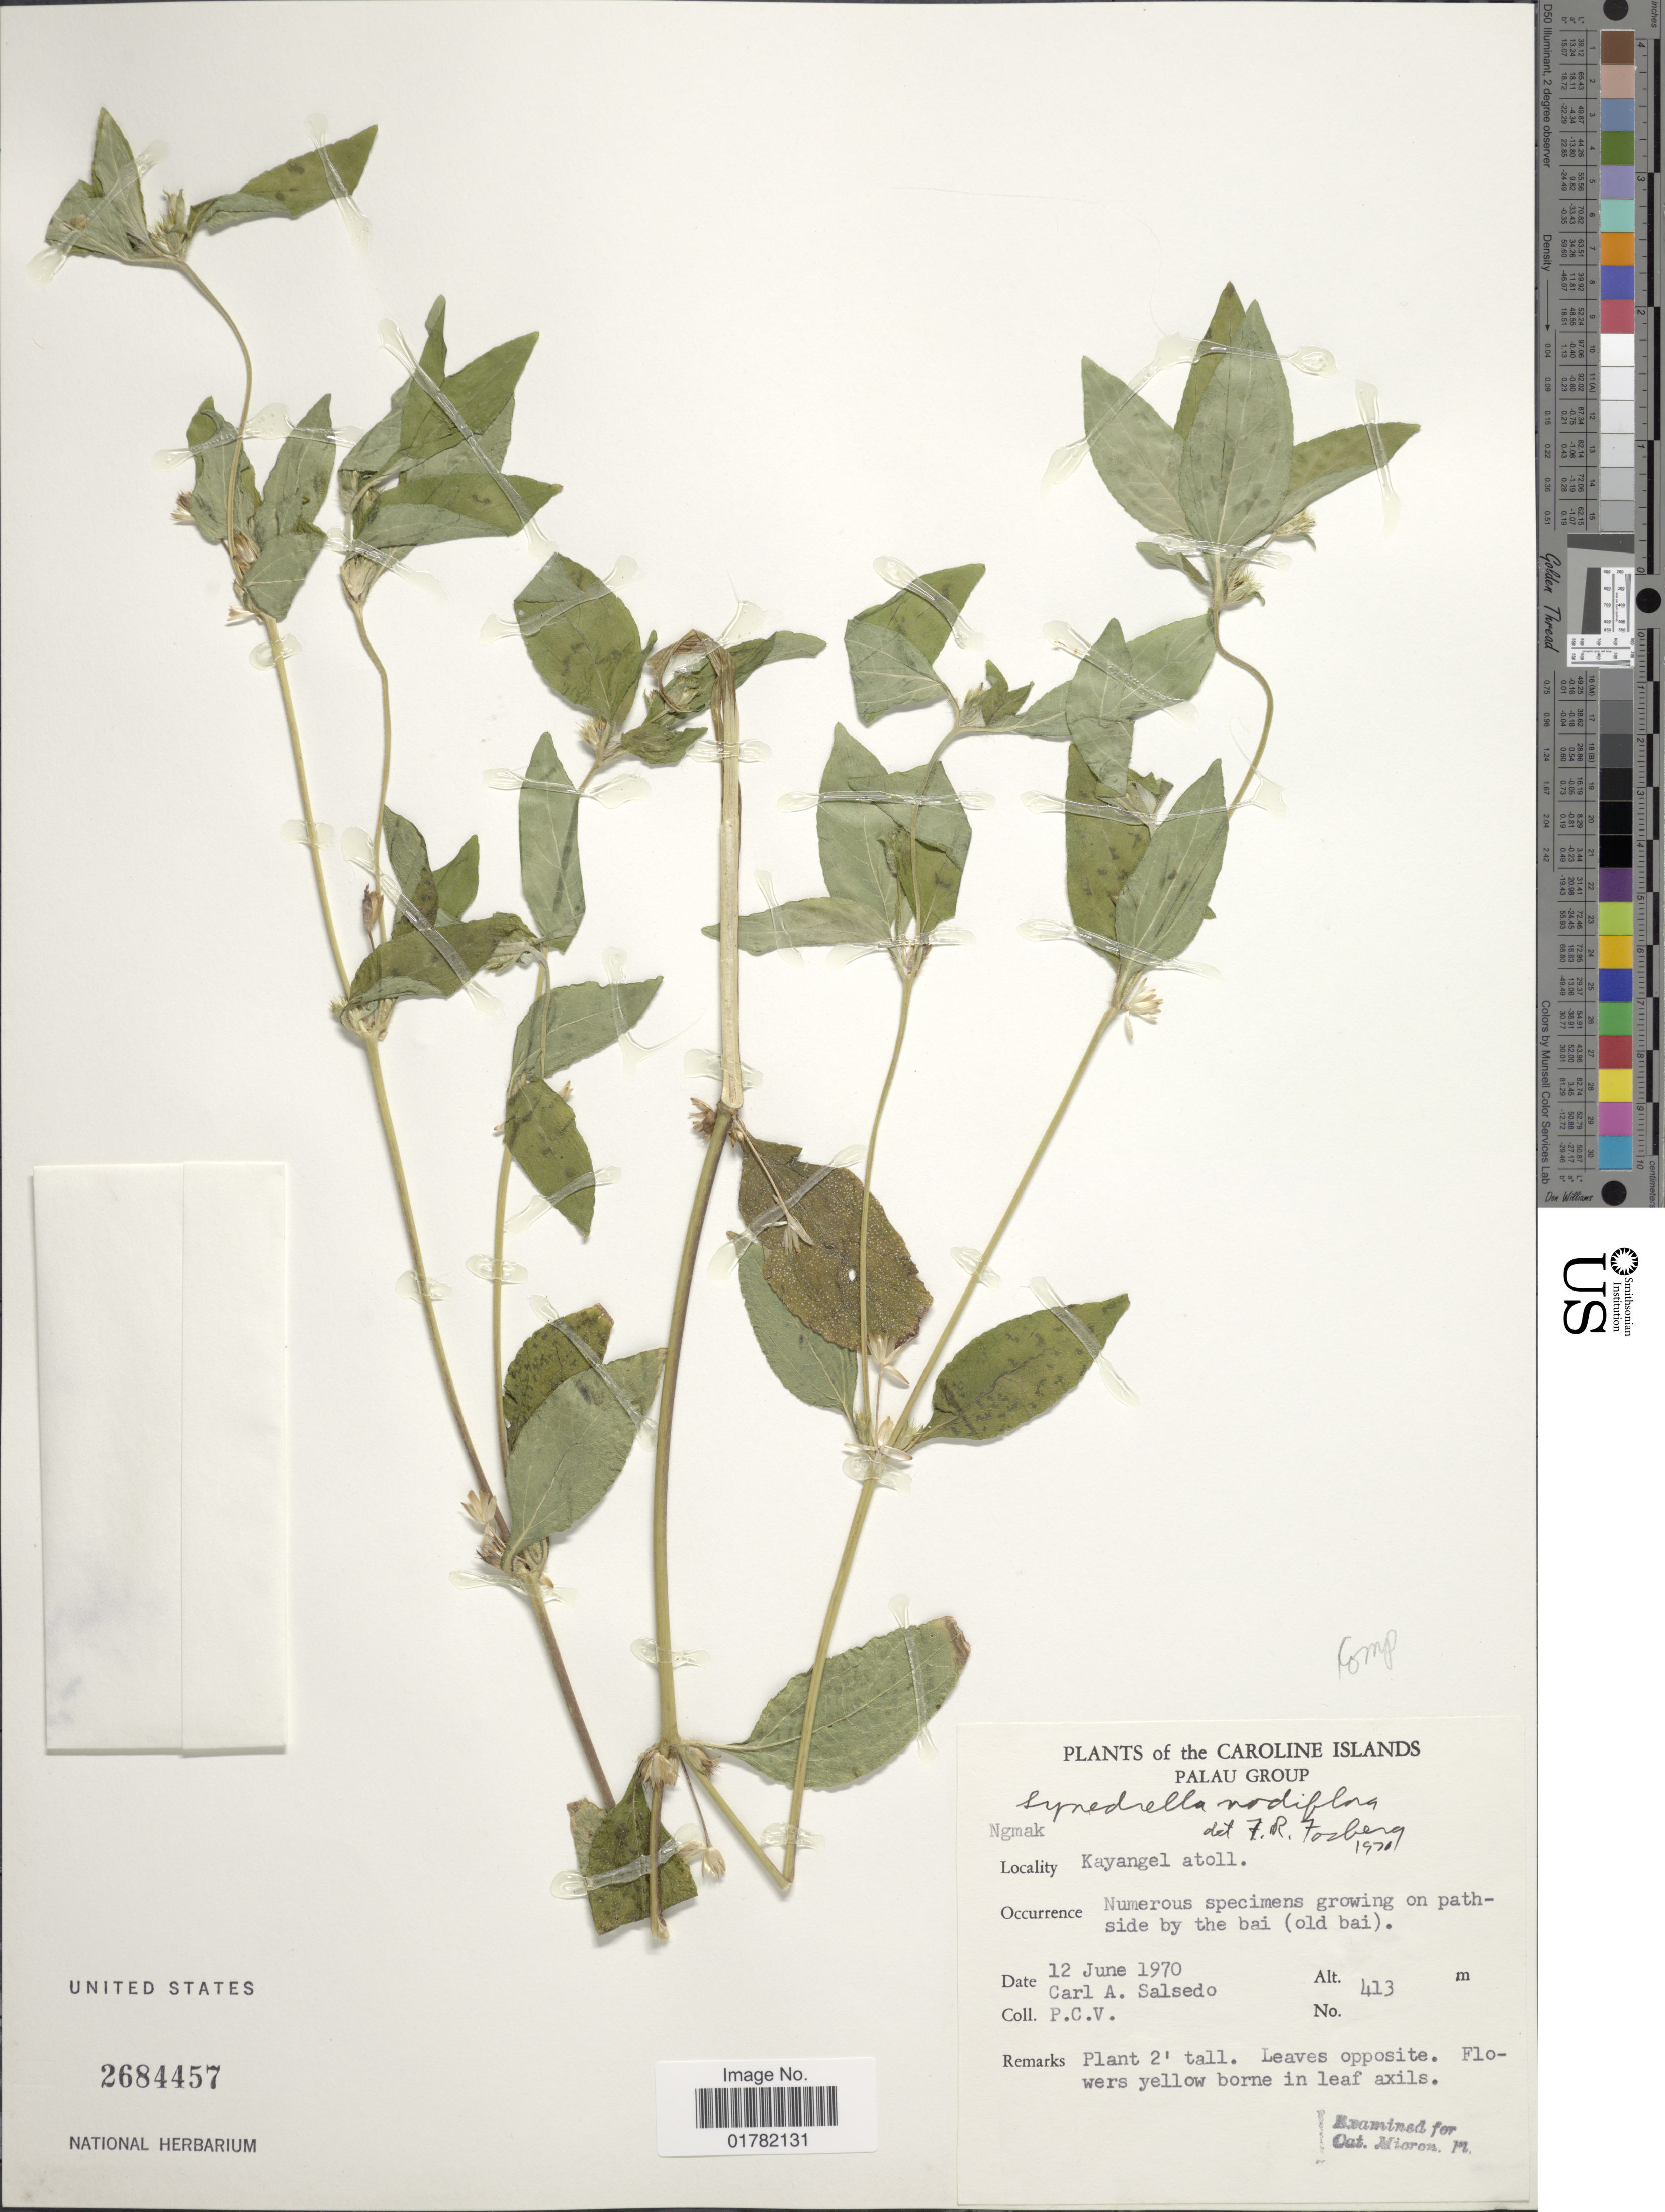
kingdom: Plantae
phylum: Tracheophyta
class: Magnoliopsida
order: Asterales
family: Asteraceae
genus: Synedrella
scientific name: Synedrella nodiflora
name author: (L.) Gaertn.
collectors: C.A. Salsedo & P.C.V.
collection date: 1970-06-12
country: Palau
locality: The Caroline Islands, Palau Group, Kayangel atoll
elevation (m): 413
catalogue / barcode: US 2684457